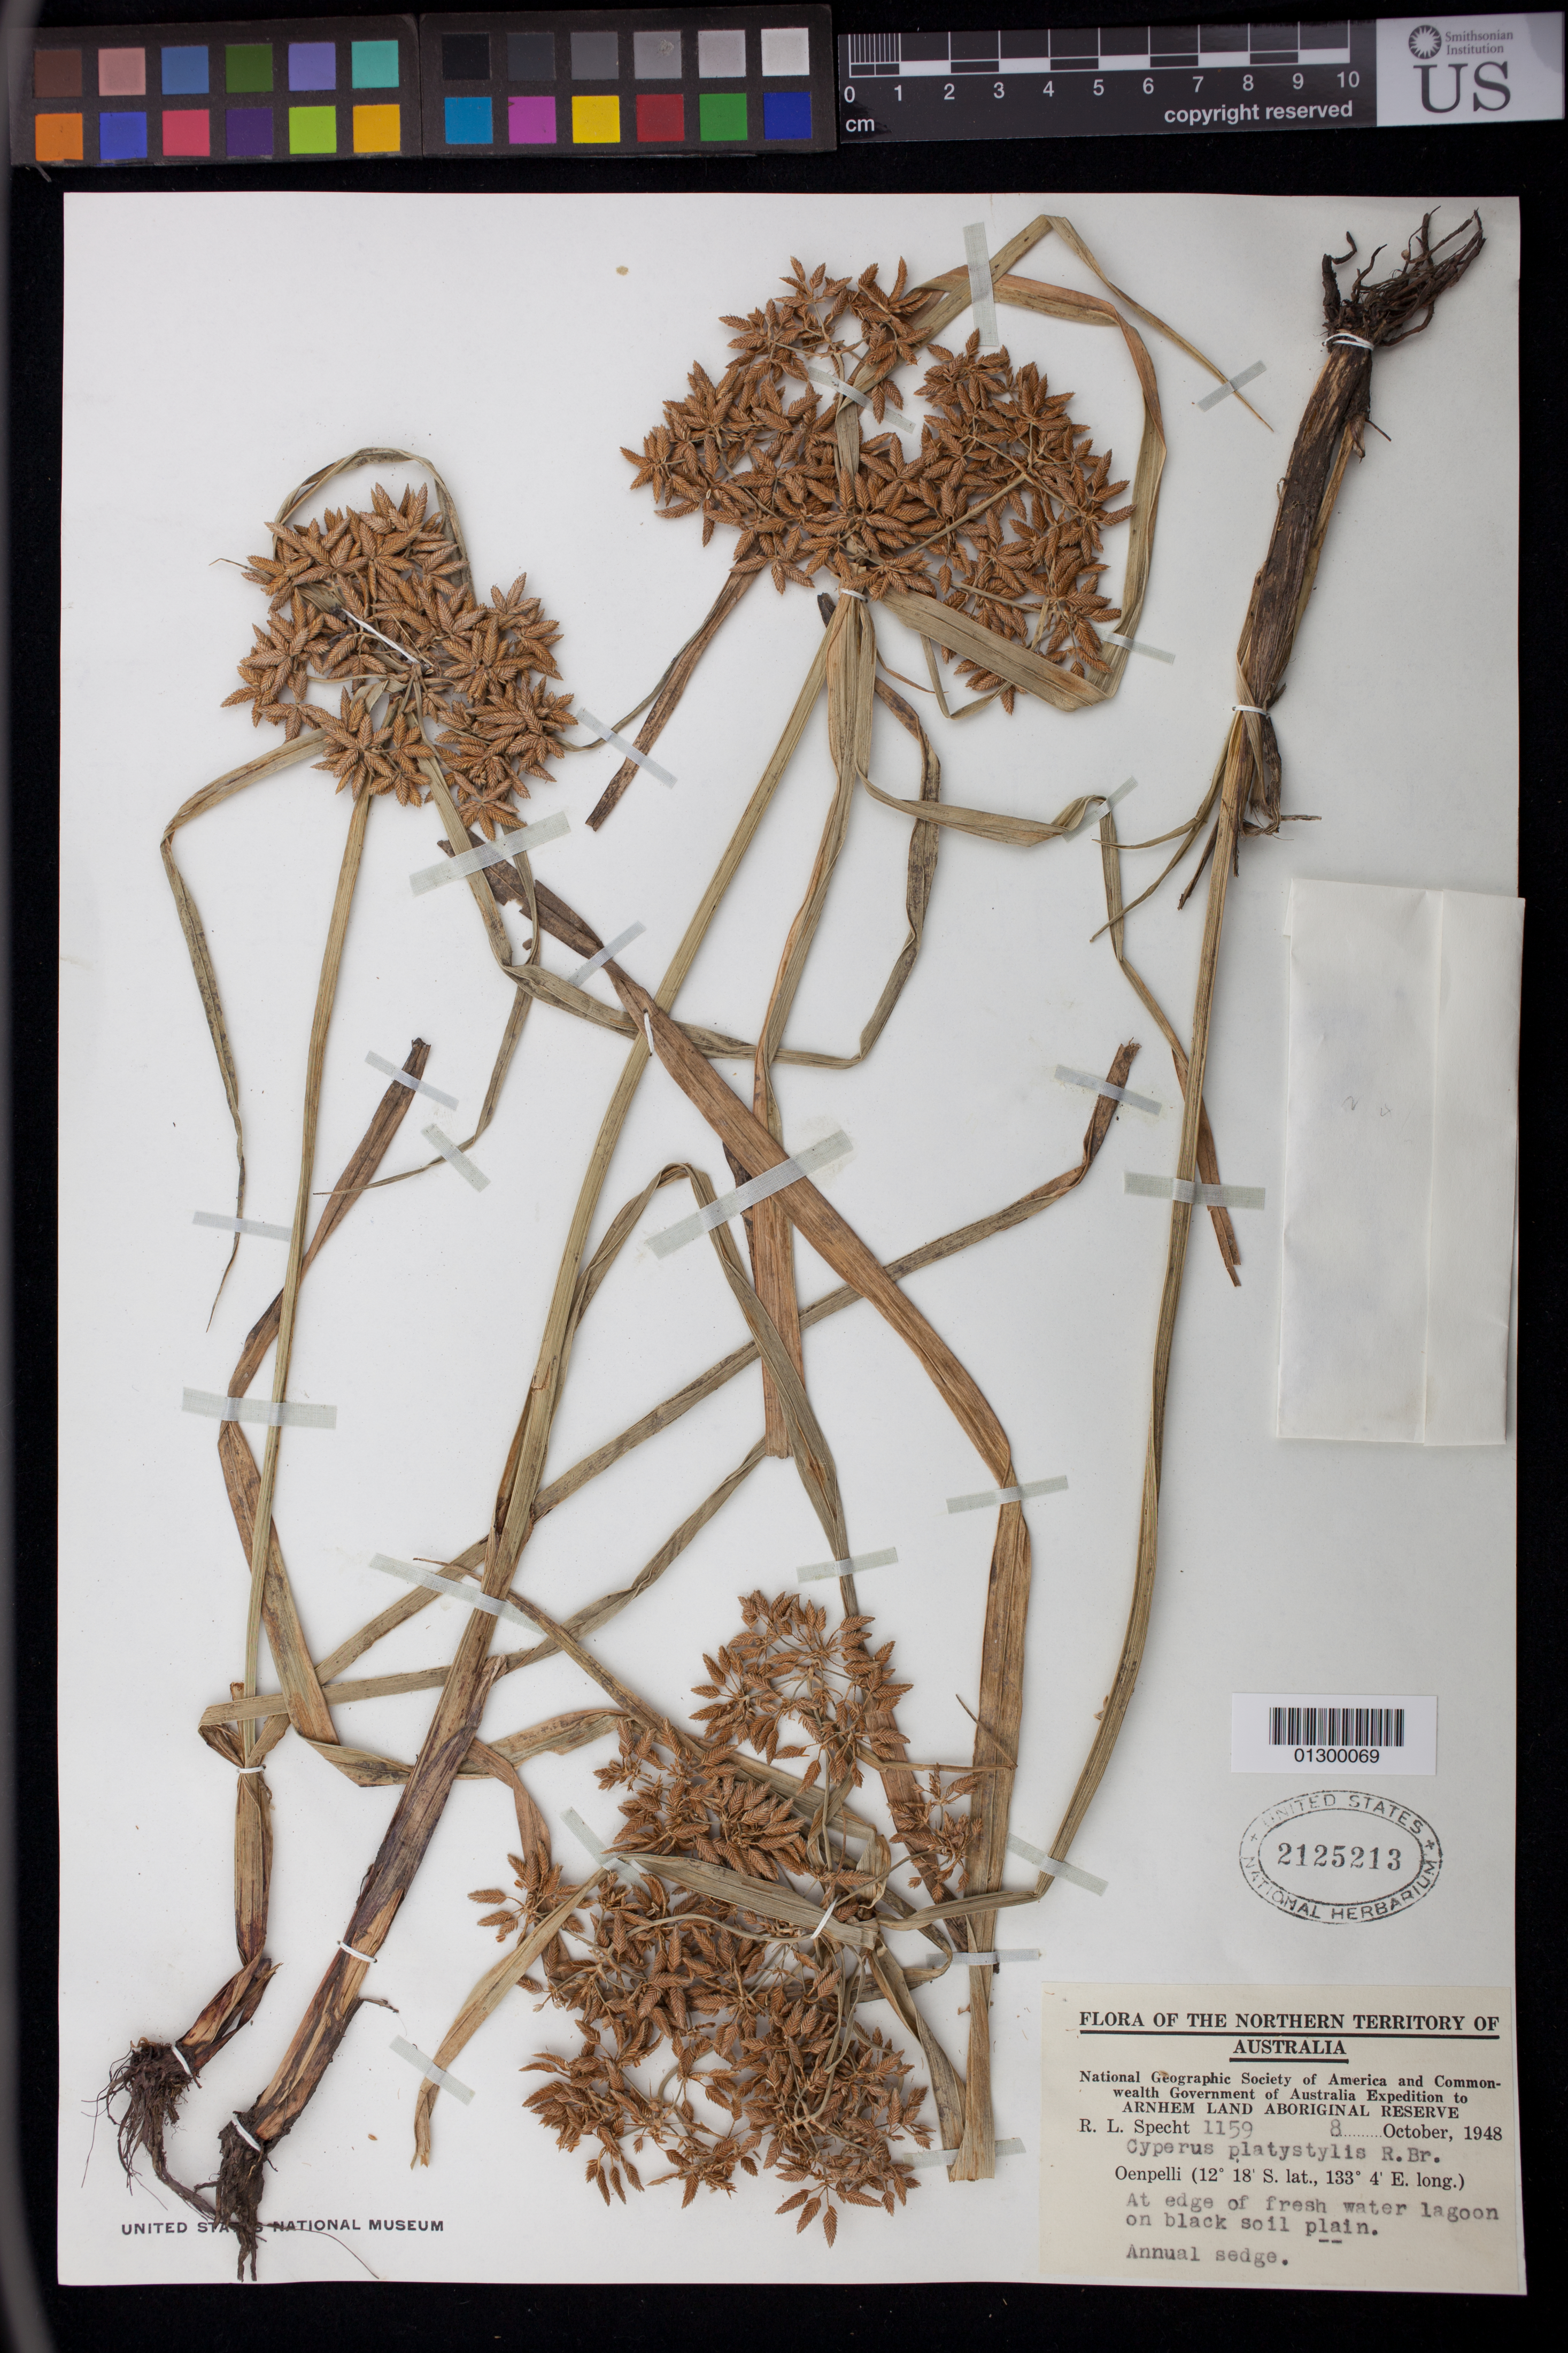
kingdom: Plantae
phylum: Tracheophyta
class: Liliopsida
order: Poales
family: Cyperaceae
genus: Cyperus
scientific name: Cyperus platystylis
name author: R. Br.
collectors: R. L. Specht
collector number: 1159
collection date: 1948-10-08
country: Australia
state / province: Northern Territory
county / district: West Arnhem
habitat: At the edge of fresh water lagoon on black soil plain.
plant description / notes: Annual sedge.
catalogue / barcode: US 2125213